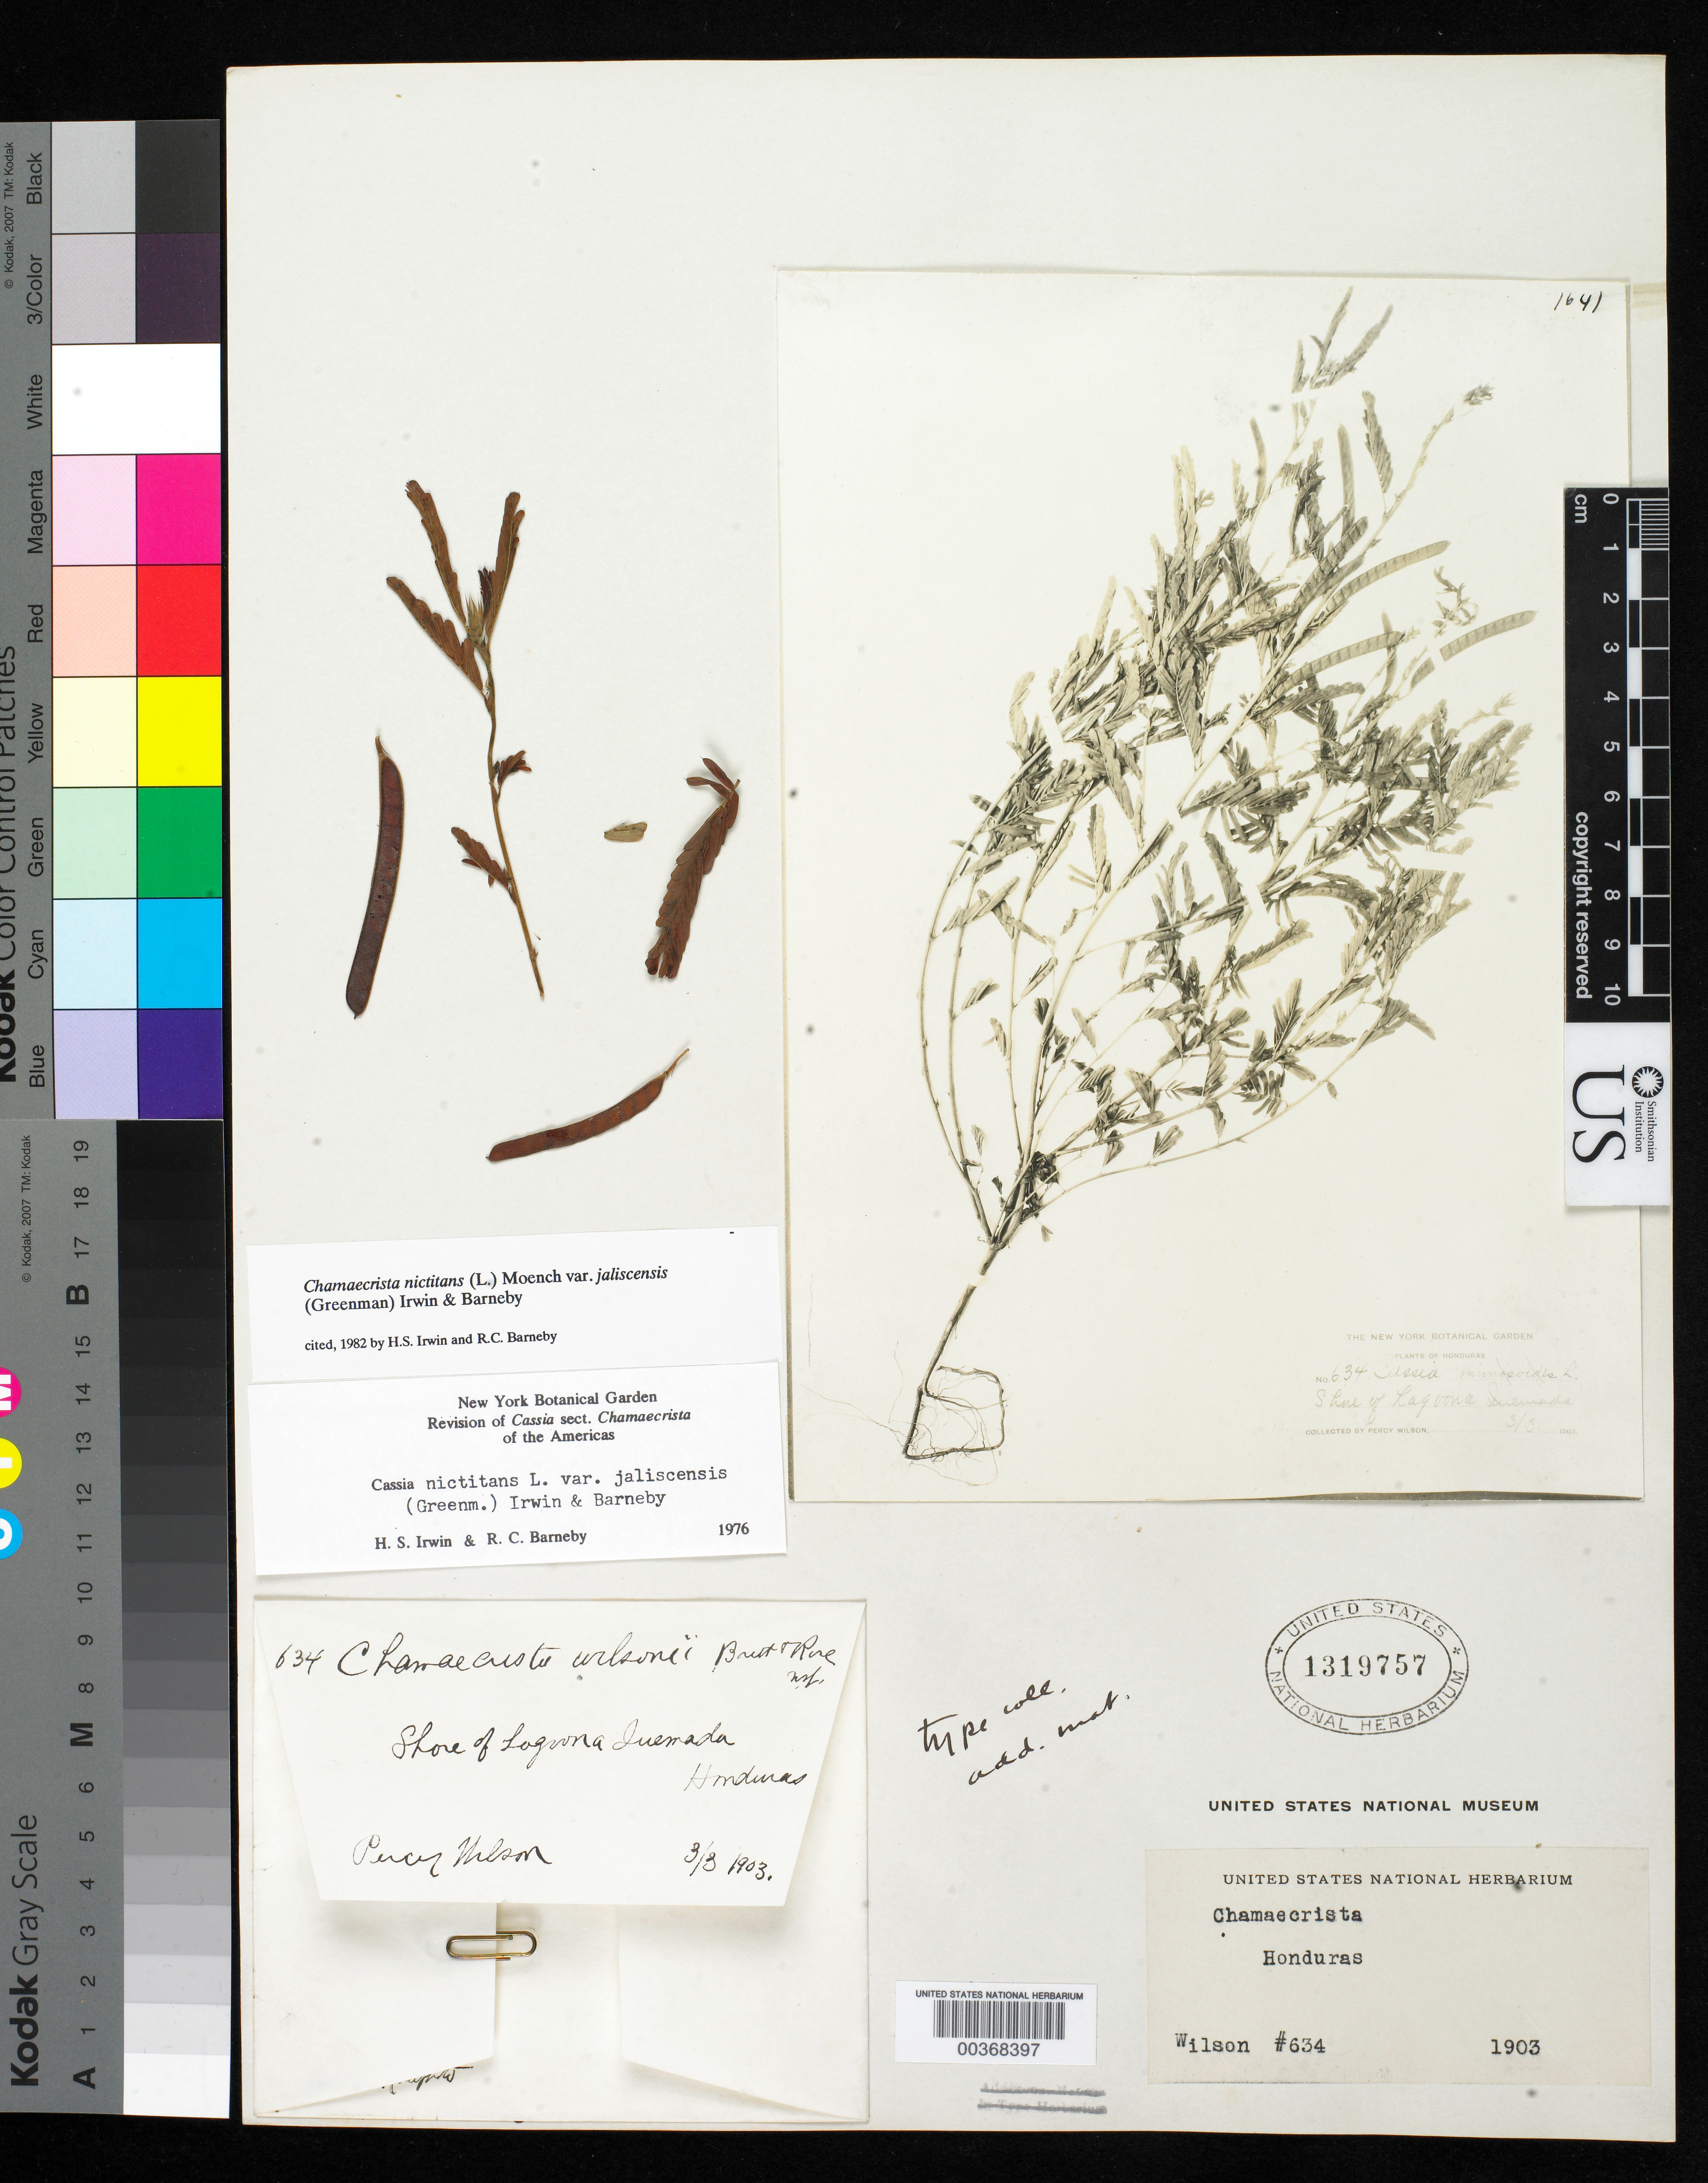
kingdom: Plantae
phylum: Tracheophyta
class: Magnoliopsida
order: Fabales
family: Fabaceae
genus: Chamaecrista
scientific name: Chamaecrista wilsonii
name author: Britton & Rose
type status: Isotype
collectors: P. Wilson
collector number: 634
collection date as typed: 03 Mar 1903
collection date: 1903-03-03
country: Honduras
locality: Shore of Laguna Juemada.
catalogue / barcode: US 1319757